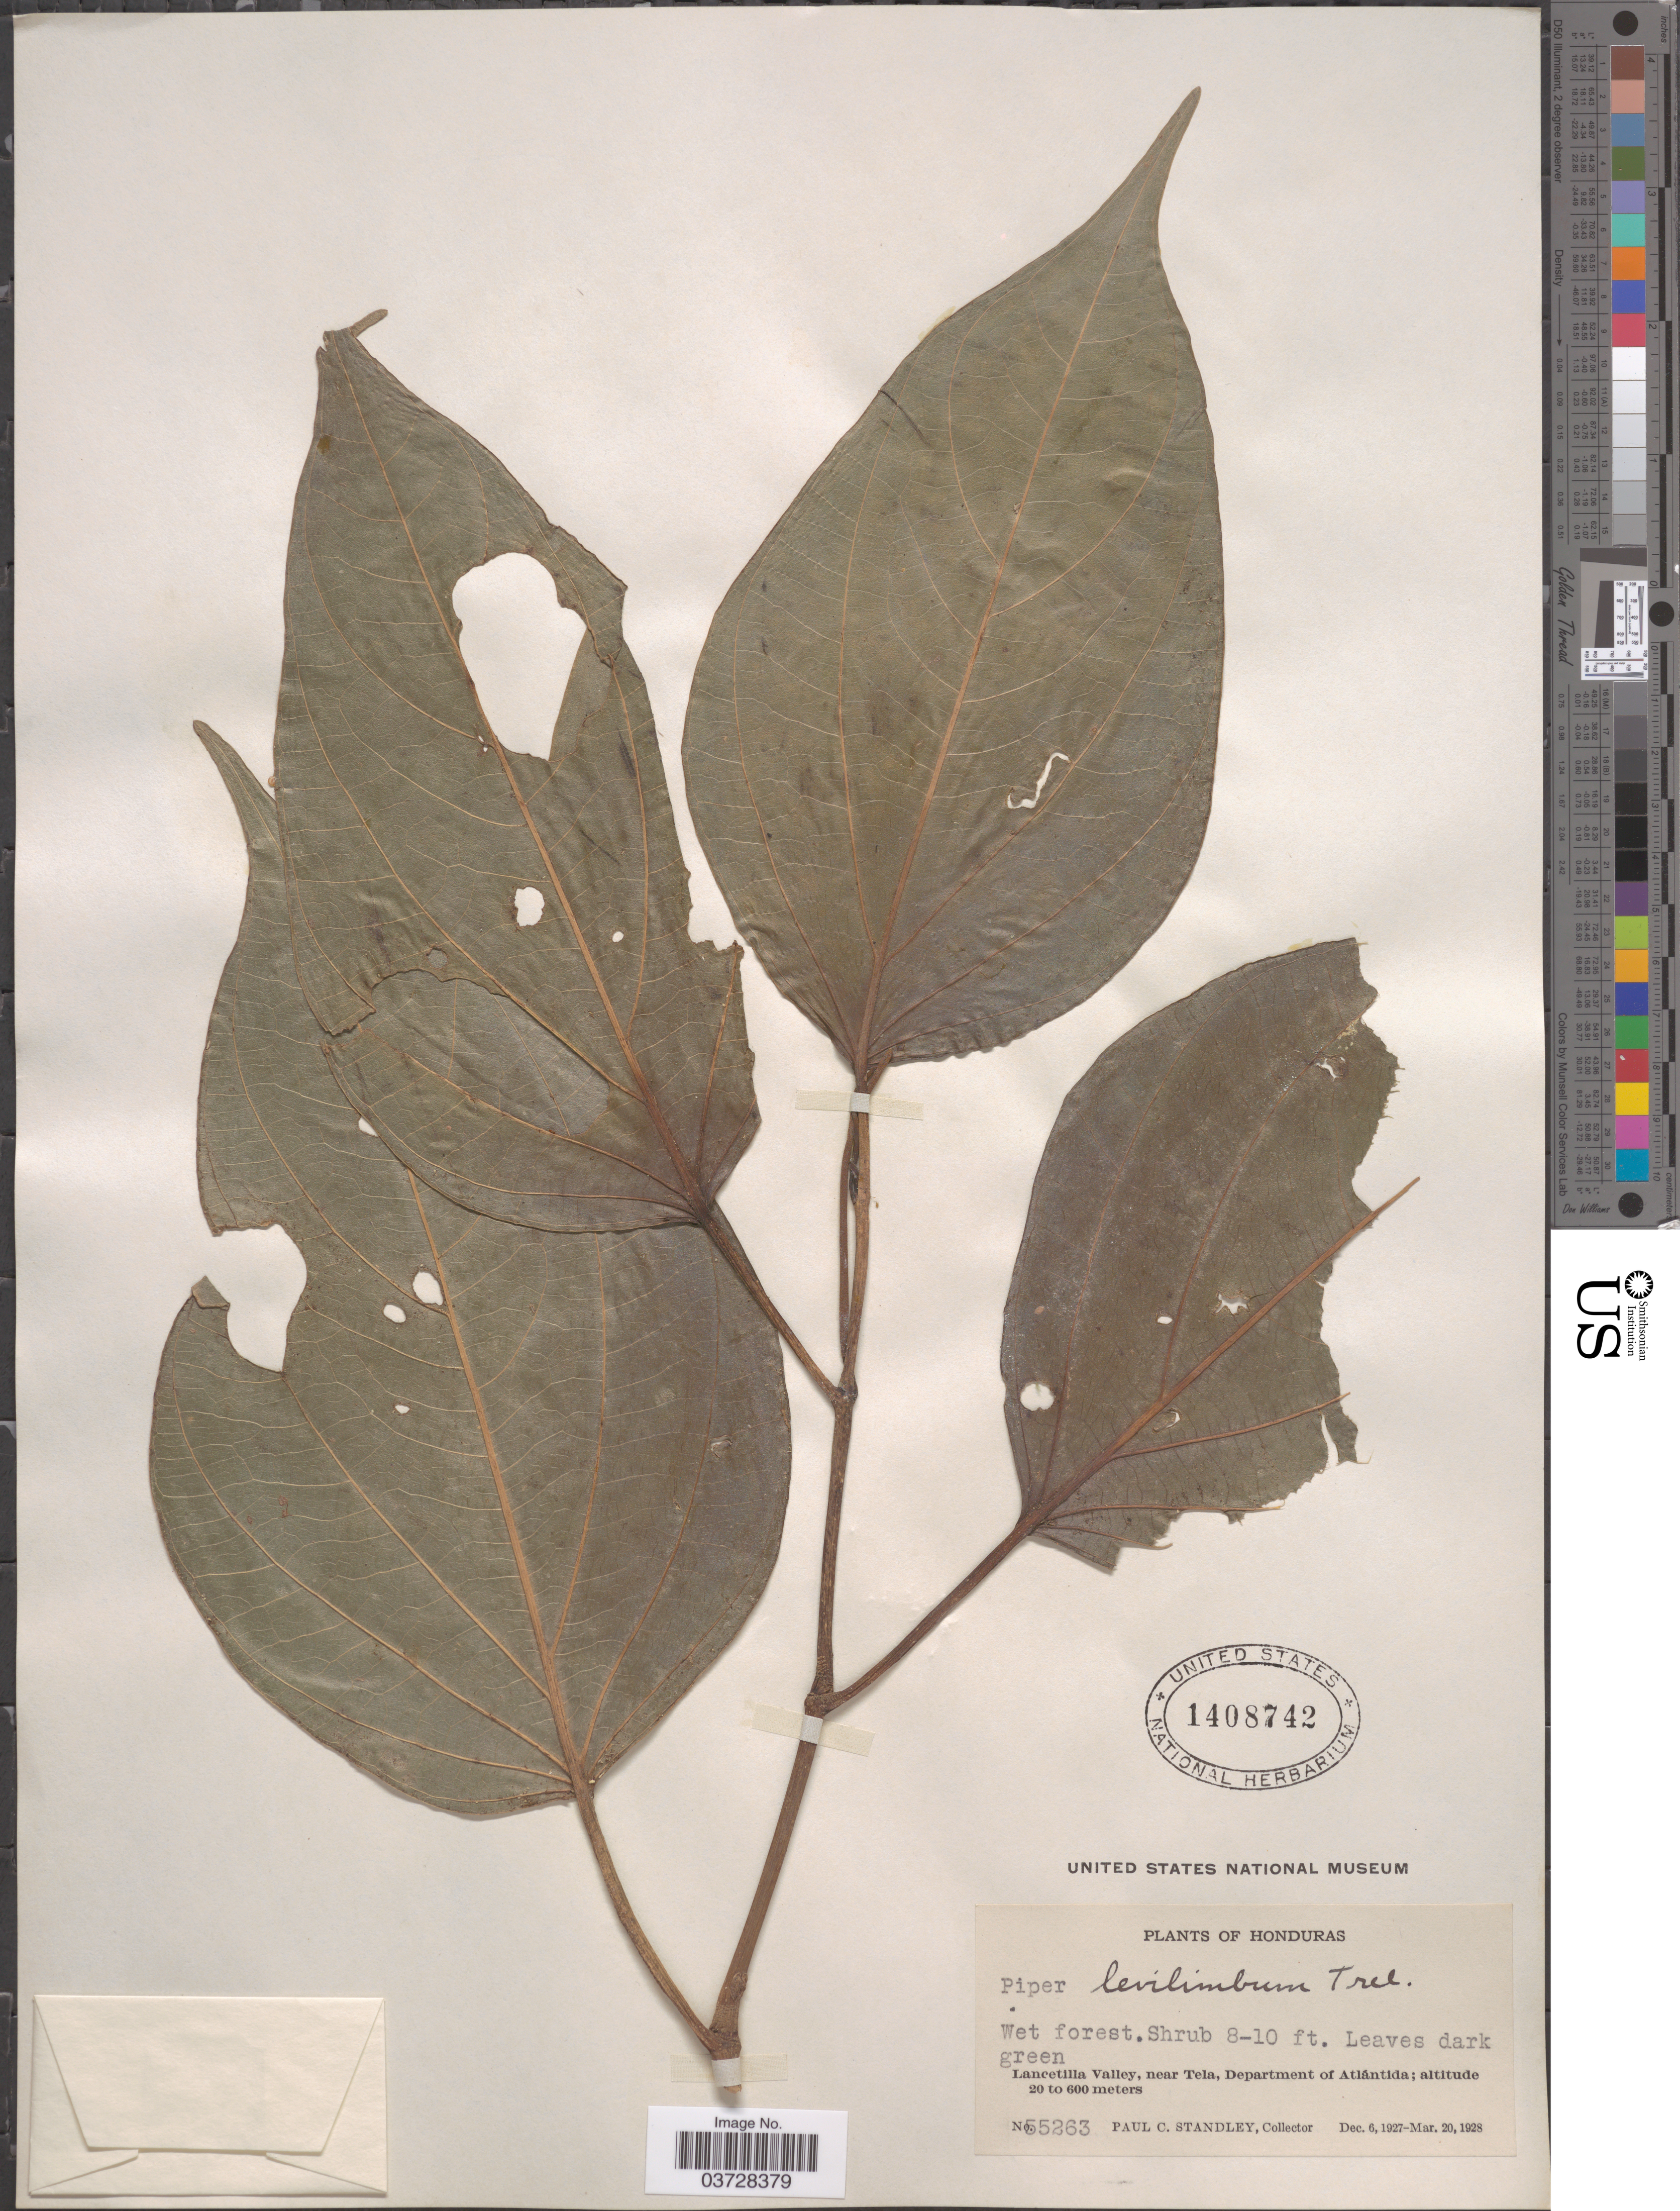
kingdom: Plantae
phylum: Tracheophyta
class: Magnoliopsida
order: Piperales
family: Piperaceae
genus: Piper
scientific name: Piper levilimbum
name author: Trel.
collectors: P. C. Standley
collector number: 55263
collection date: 1927-12-06/1928-03-20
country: Honduras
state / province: Atlantida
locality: Lancetilla Valley, near Tela, Department of Atlántida.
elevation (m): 20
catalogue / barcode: US 1408742